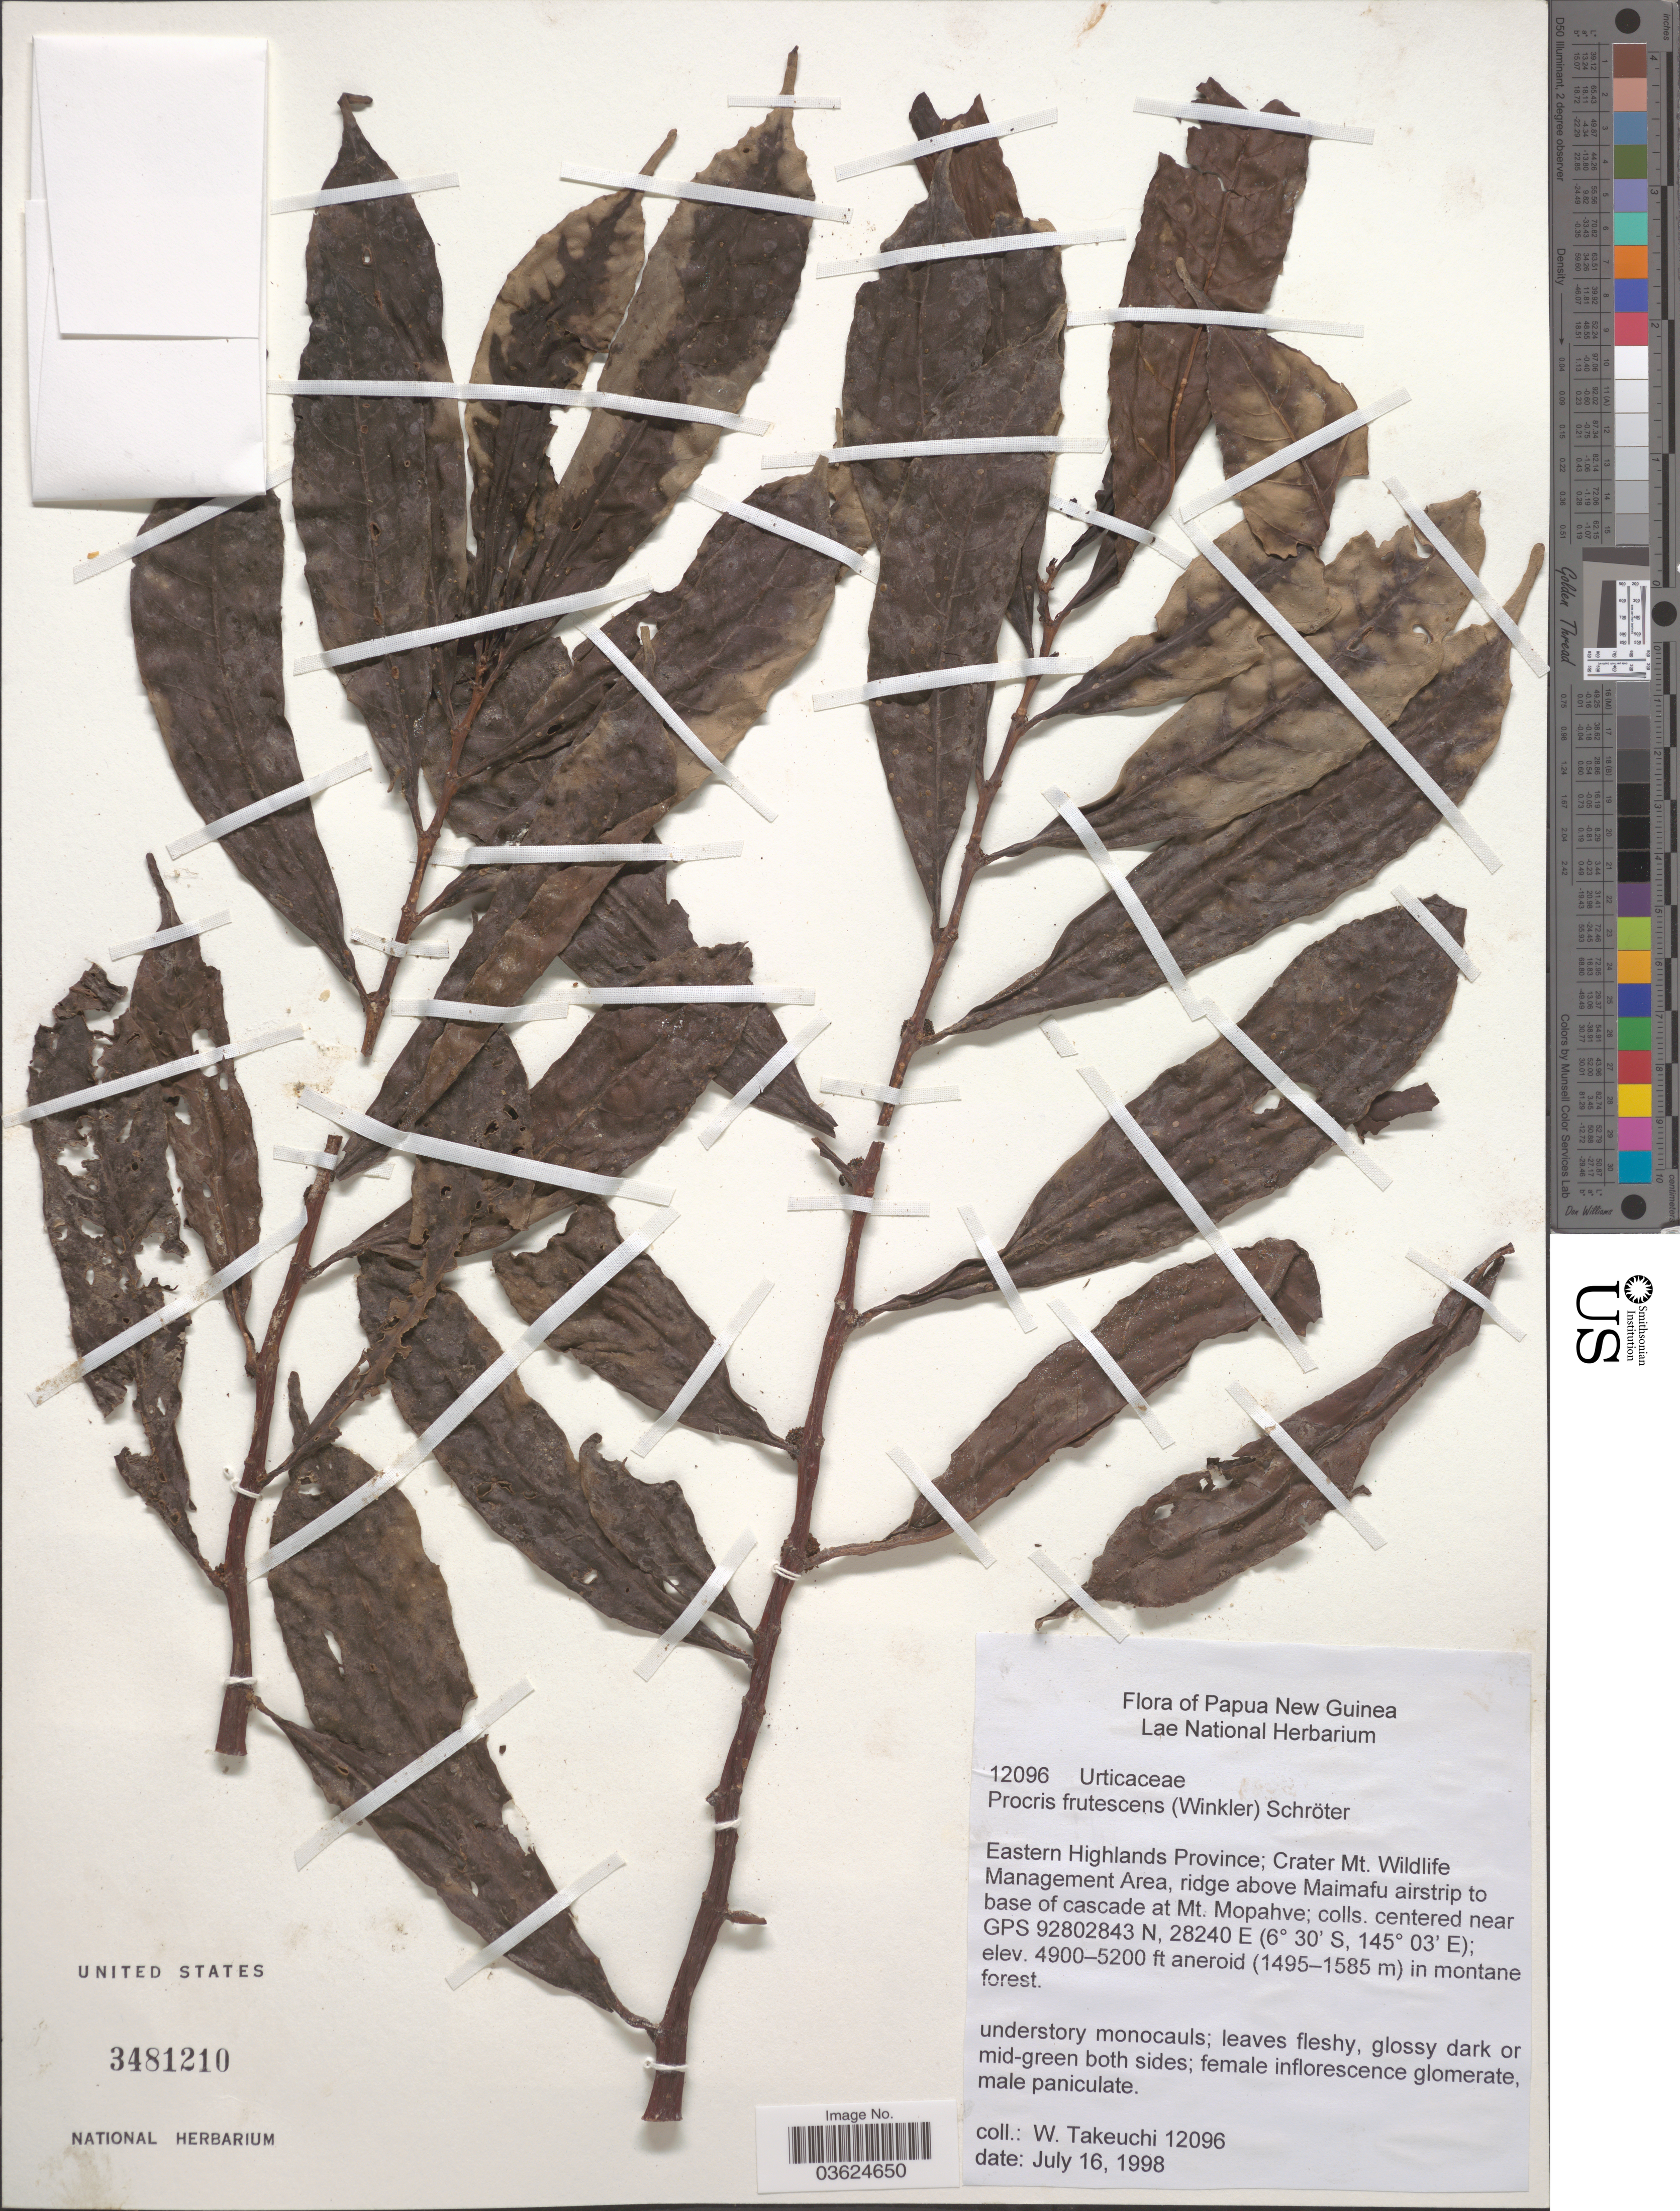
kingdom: Plantae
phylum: Tracheophyta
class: Magnoliopsida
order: Rosales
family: Urticaceae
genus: Procris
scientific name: Procris frutescens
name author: Blume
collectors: W. Takeuchi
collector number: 12096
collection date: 1998-07-16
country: Papua New Guinea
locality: Eastern Highlands Province; Crater Mt. Wildlife Management Area, ridge above Maimafu airstrip to base of cascade at Mt. Mopahve; colls. centered near GPS 92802843 N, 28240 E.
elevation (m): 1494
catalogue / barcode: US 3481210